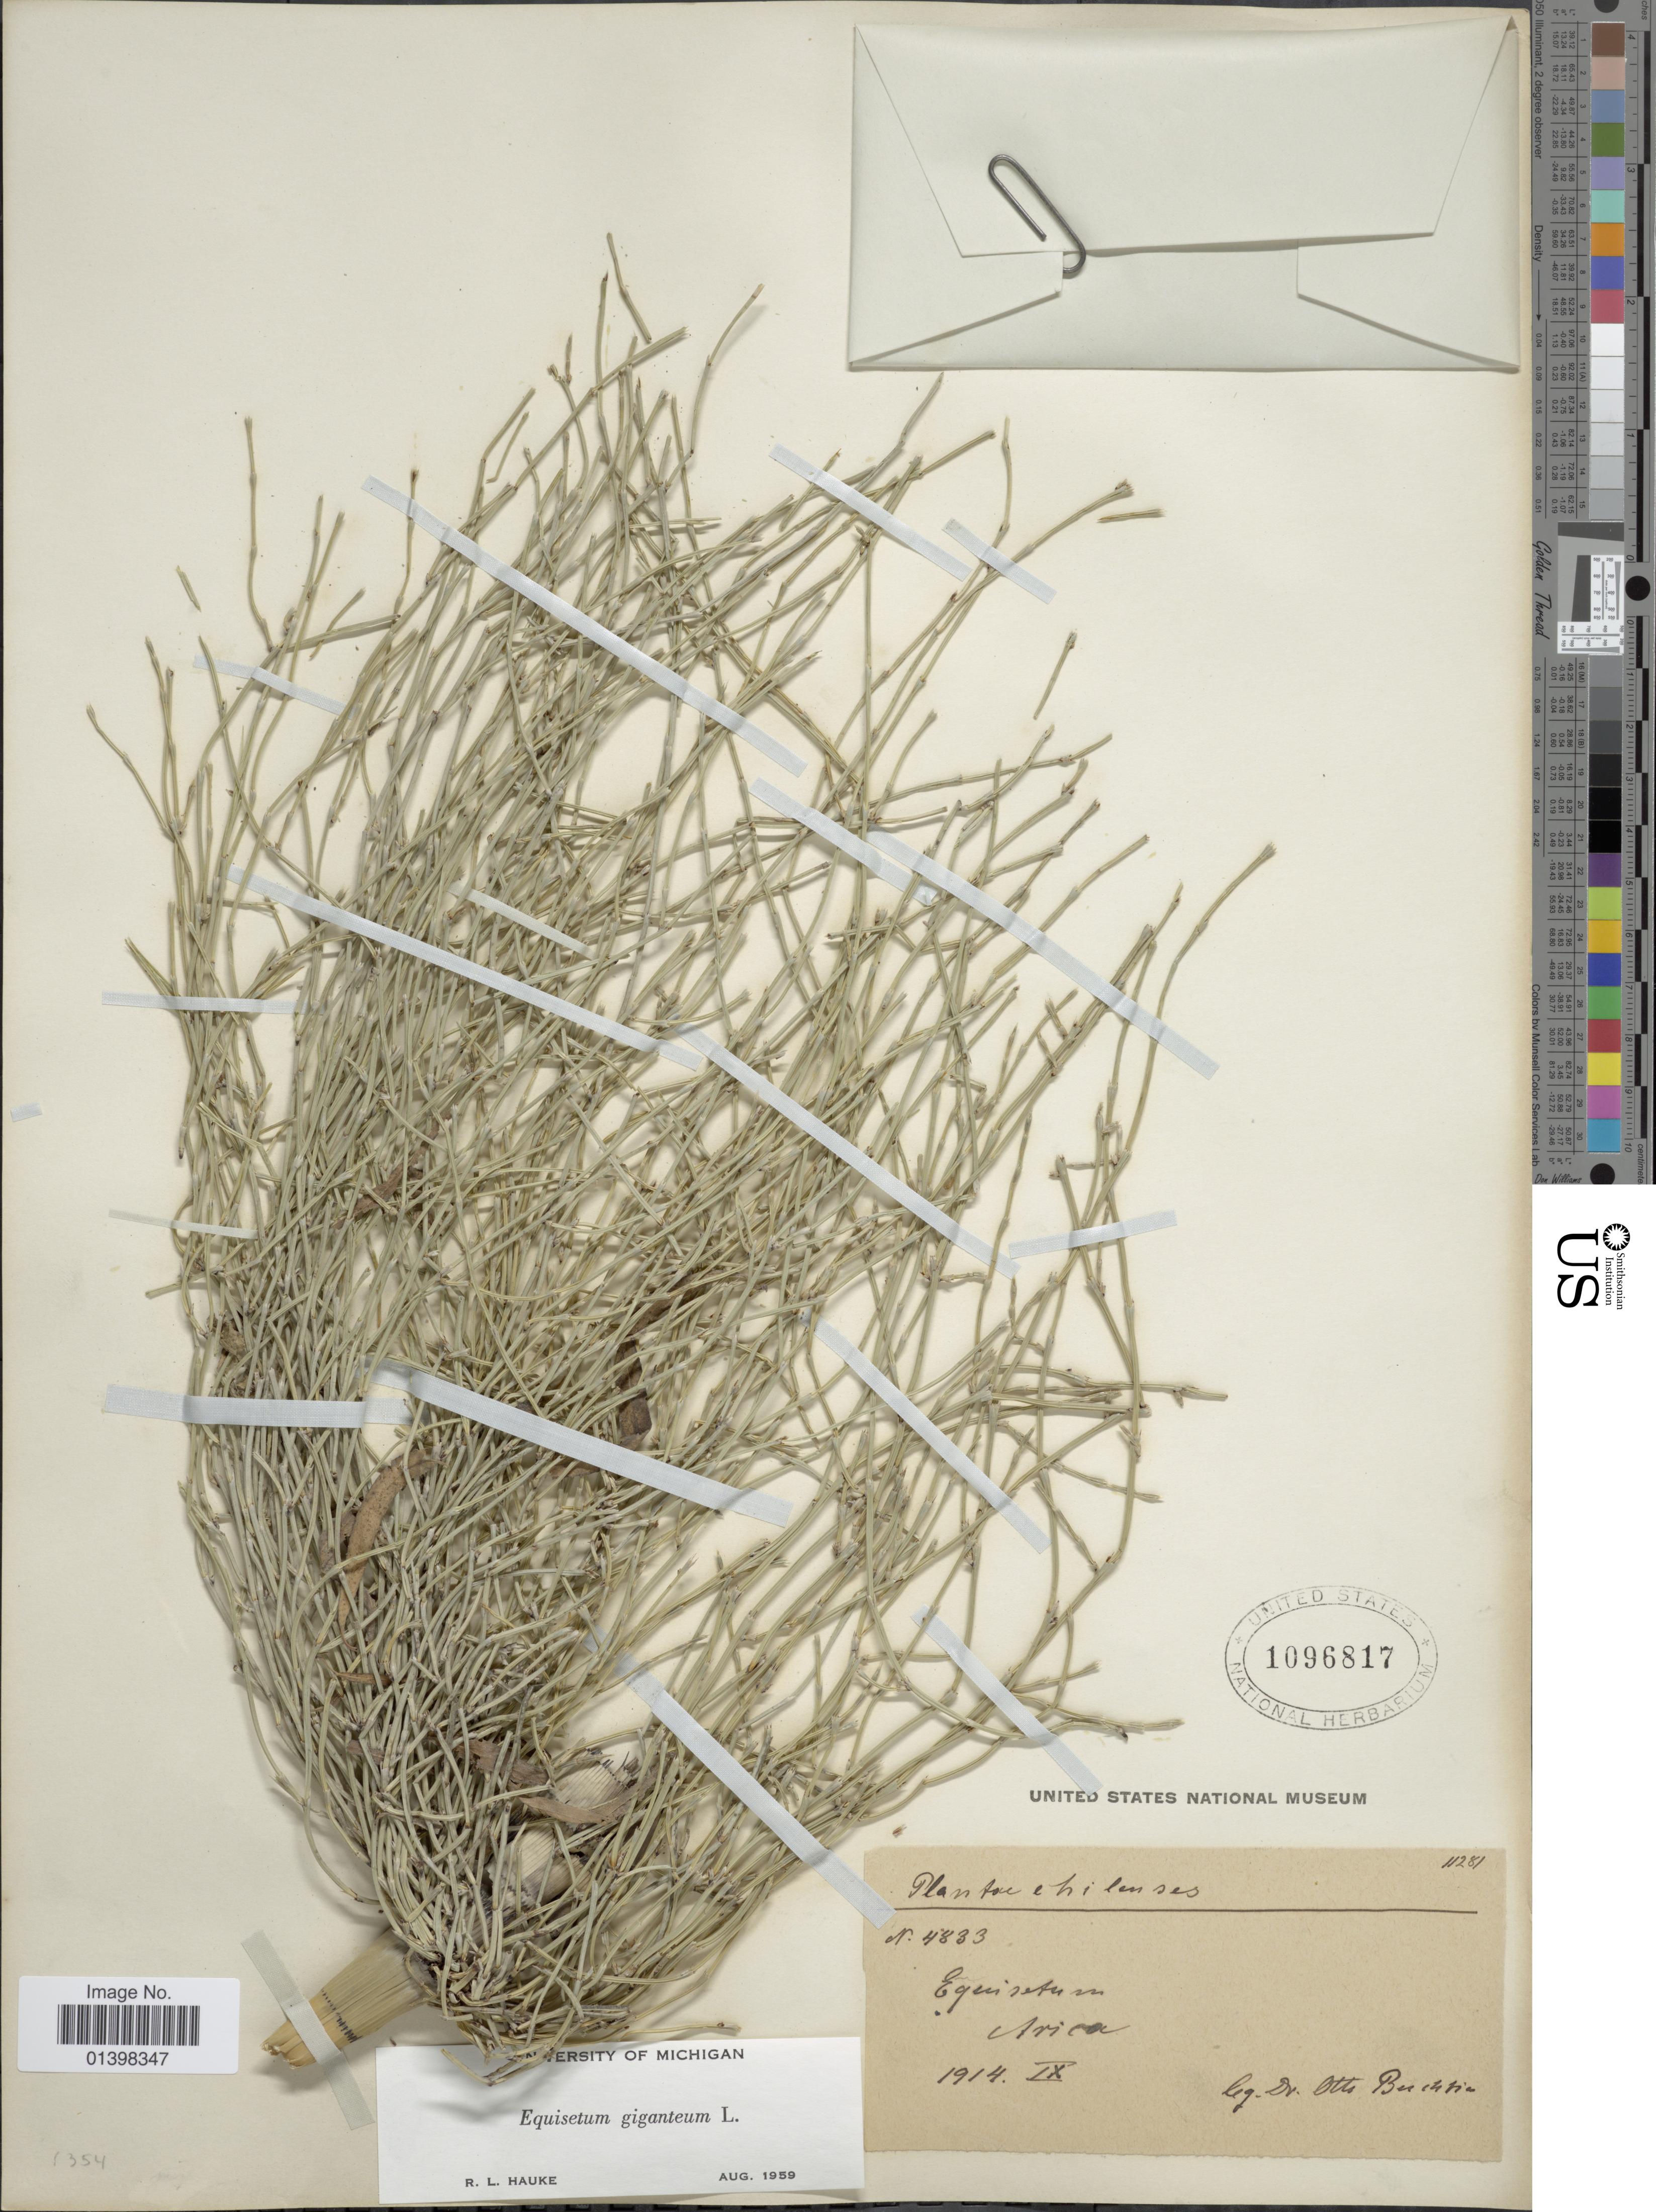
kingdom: Plantae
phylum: Tracheophyta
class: Polypodiopsida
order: Equisetales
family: Equisetaceae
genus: Equisetum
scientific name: Equisetum giganteum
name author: L.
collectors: O. Buchtien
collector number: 11281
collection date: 1914-09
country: Chile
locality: Arica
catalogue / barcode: US 1096817